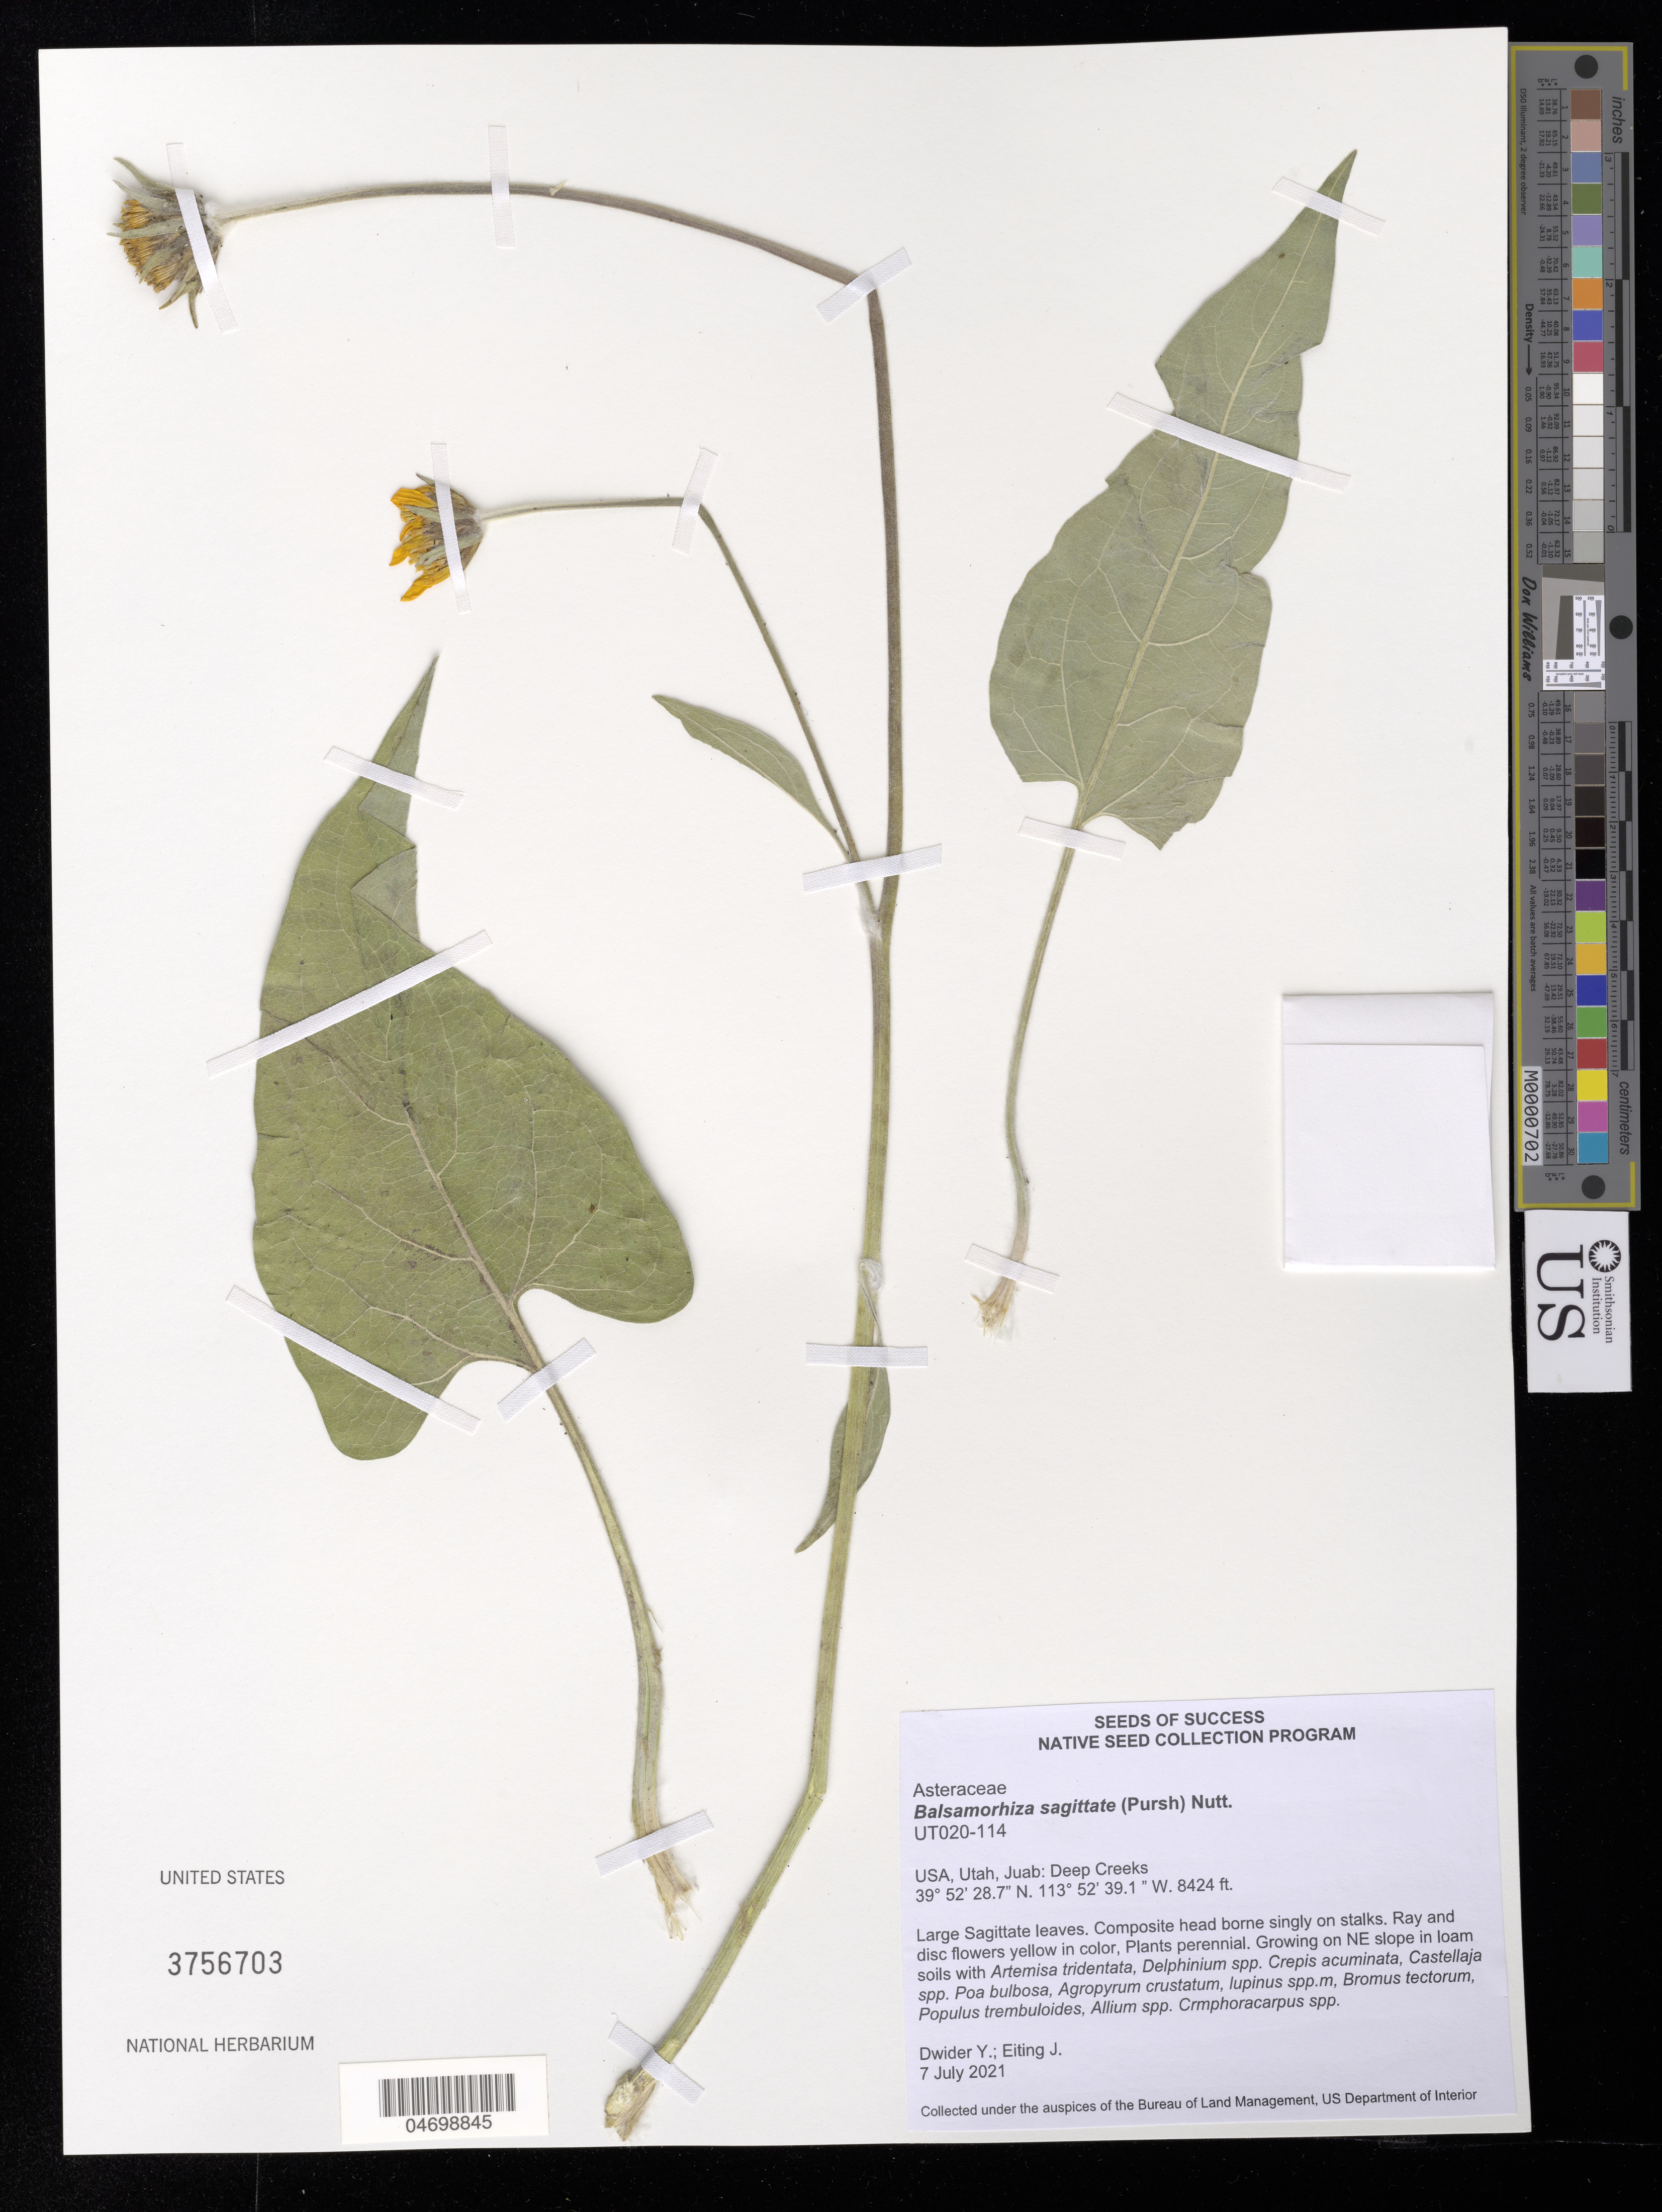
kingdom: Plantae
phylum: Tracheophyta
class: Magnoliopsida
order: Asterales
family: Asteraceae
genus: Balsamorhiza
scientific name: Balsamorhiza sagittata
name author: (Pursh) Nutt.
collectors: Y. Dwider & J. Eiting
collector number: UT020-114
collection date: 2021-07-07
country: United States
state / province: Utah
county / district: Juab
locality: Deep Creeks.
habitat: Loam soils. With Artemisia tridentata, Bromus tectorum, Allium sp., etc.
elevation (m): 2568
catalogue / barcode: US 3756703